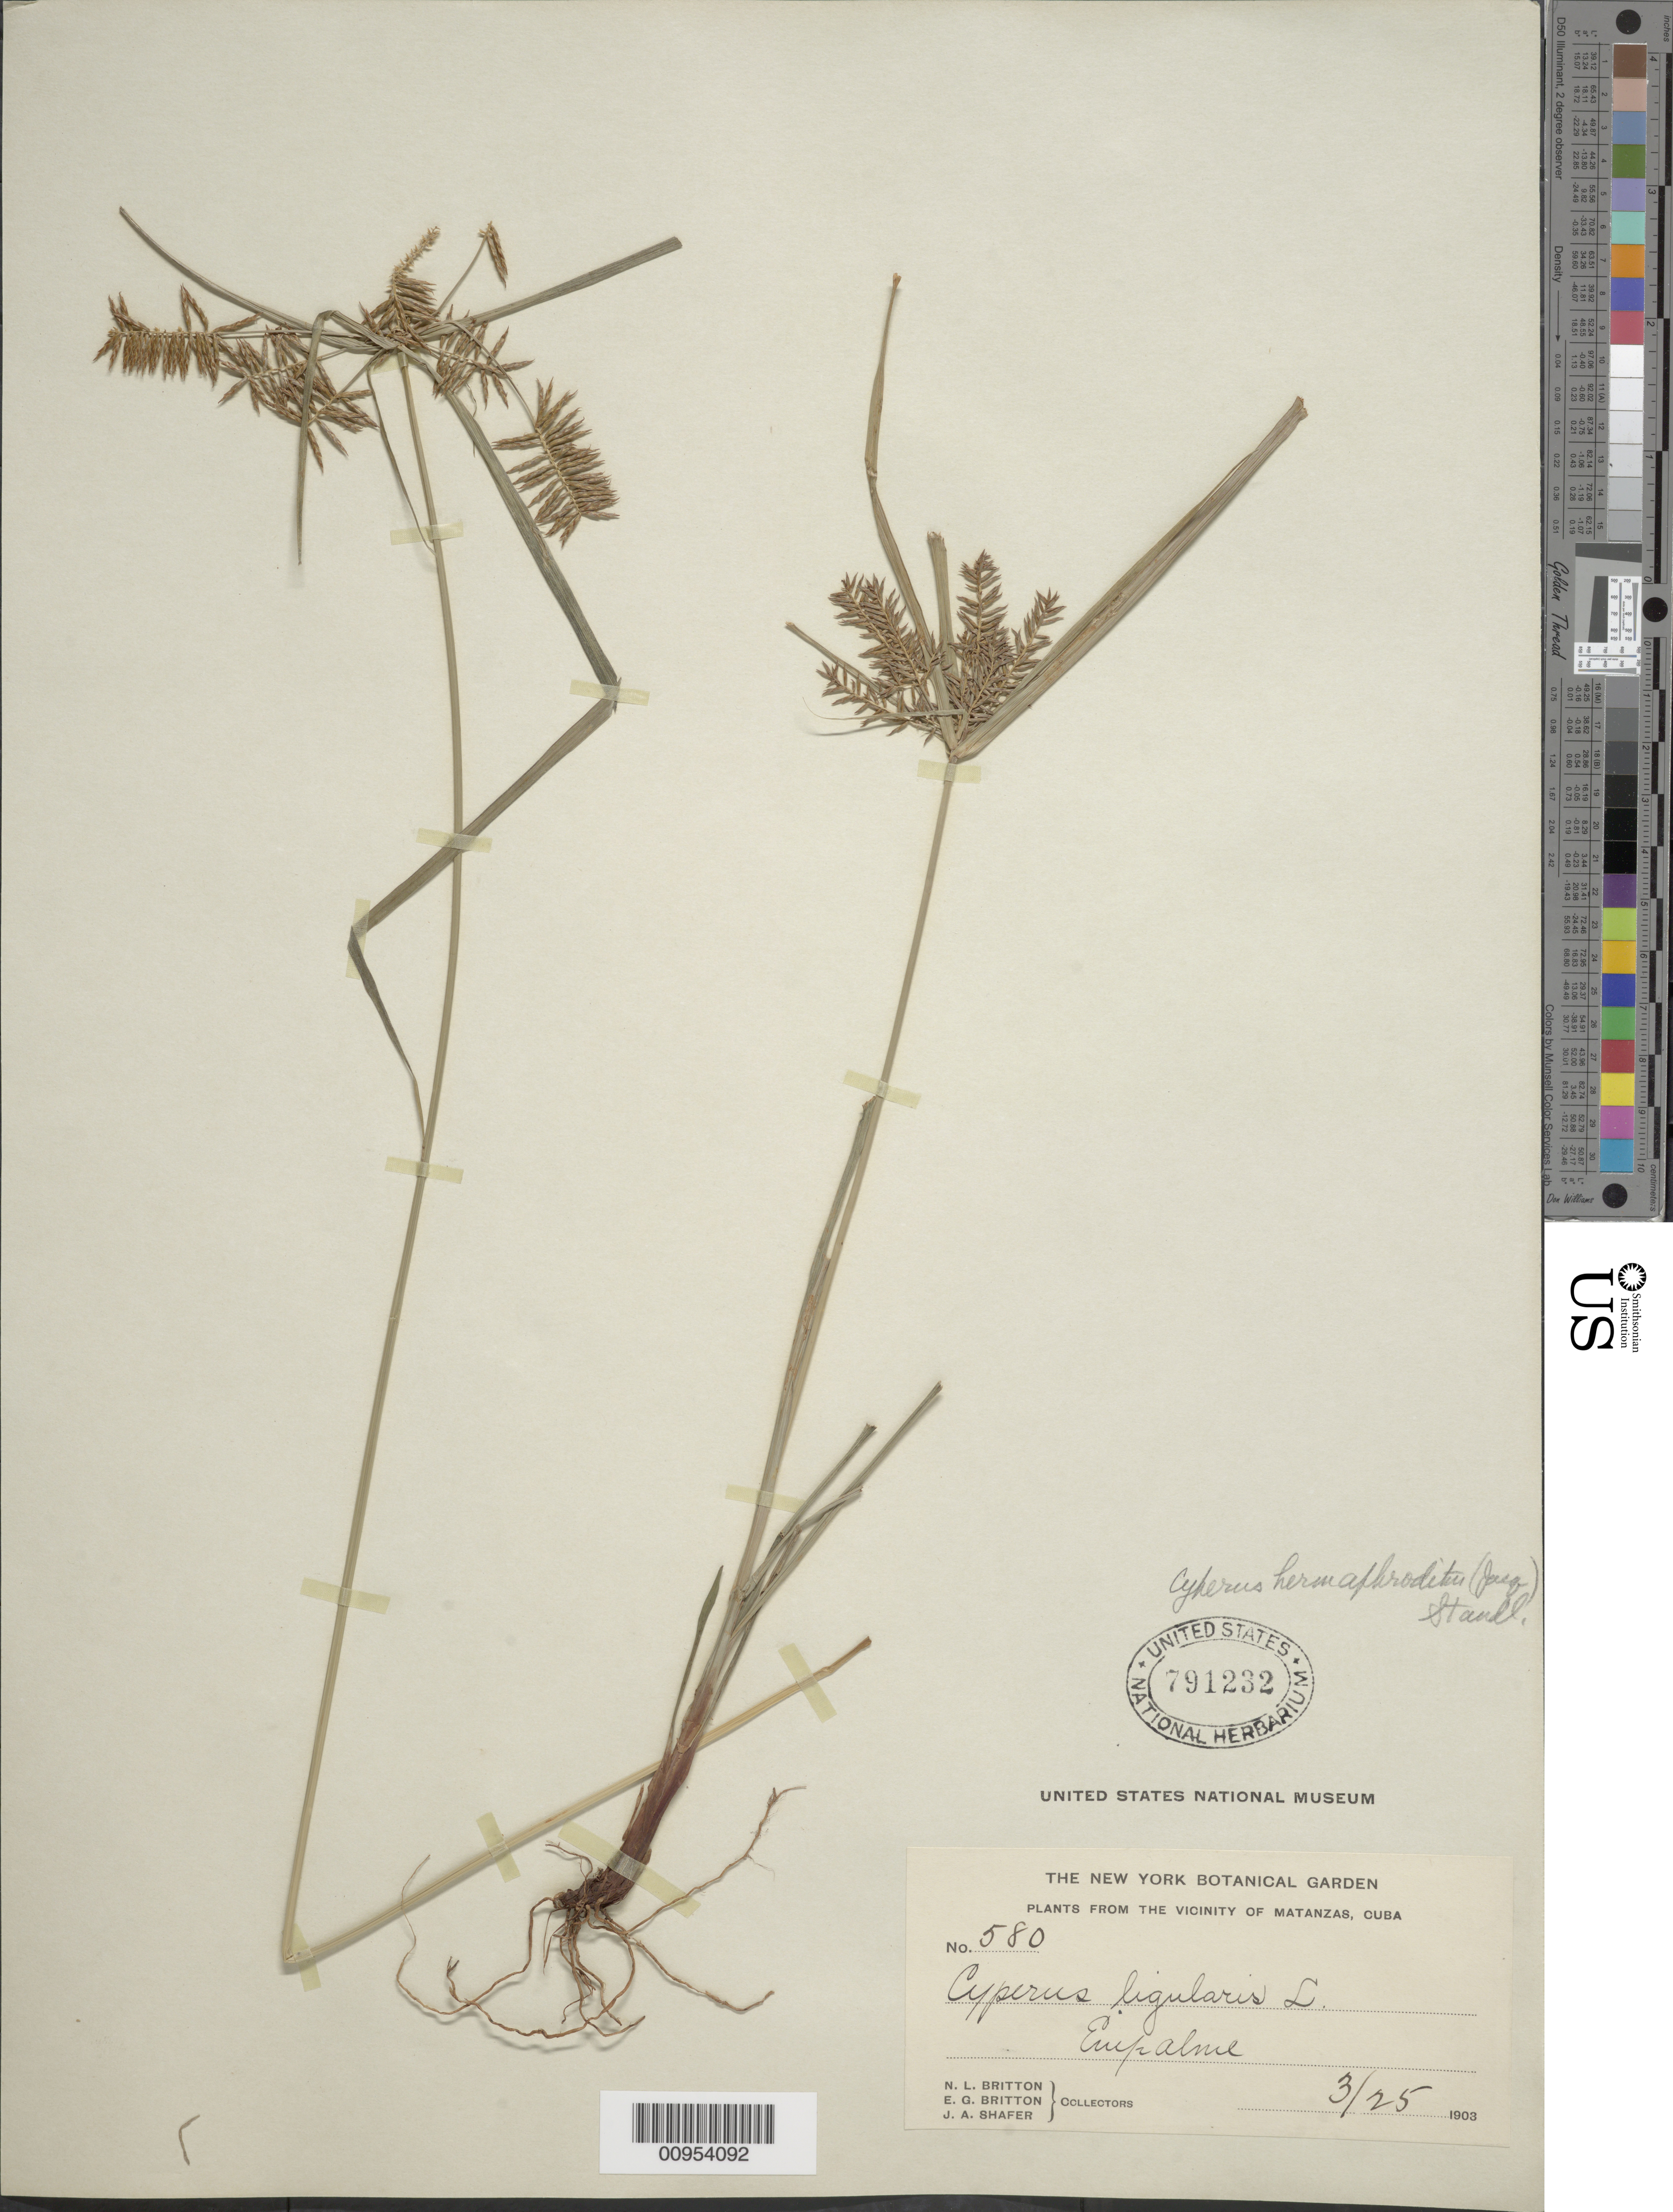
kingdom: Plantae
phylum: Tracheophyta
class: Liliopsida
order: Poales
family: Cyperaceae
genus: Cyperus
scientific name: Cyperus antillanus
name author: (Kük.) O'Neill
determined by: Strong, Mark T., (BOT), Smithsonian Institution - National Museum of Natural History (UNITED STATES)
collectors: N. Britton, E. G. Britton & J. A. Shafer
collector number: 580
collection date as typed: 25 Mar 1903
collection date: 1903-03-25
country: Cuba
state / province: Matanzas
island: Cuba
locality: Vicinity of Matanzas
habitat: "eripalme"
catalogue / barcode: US 791232